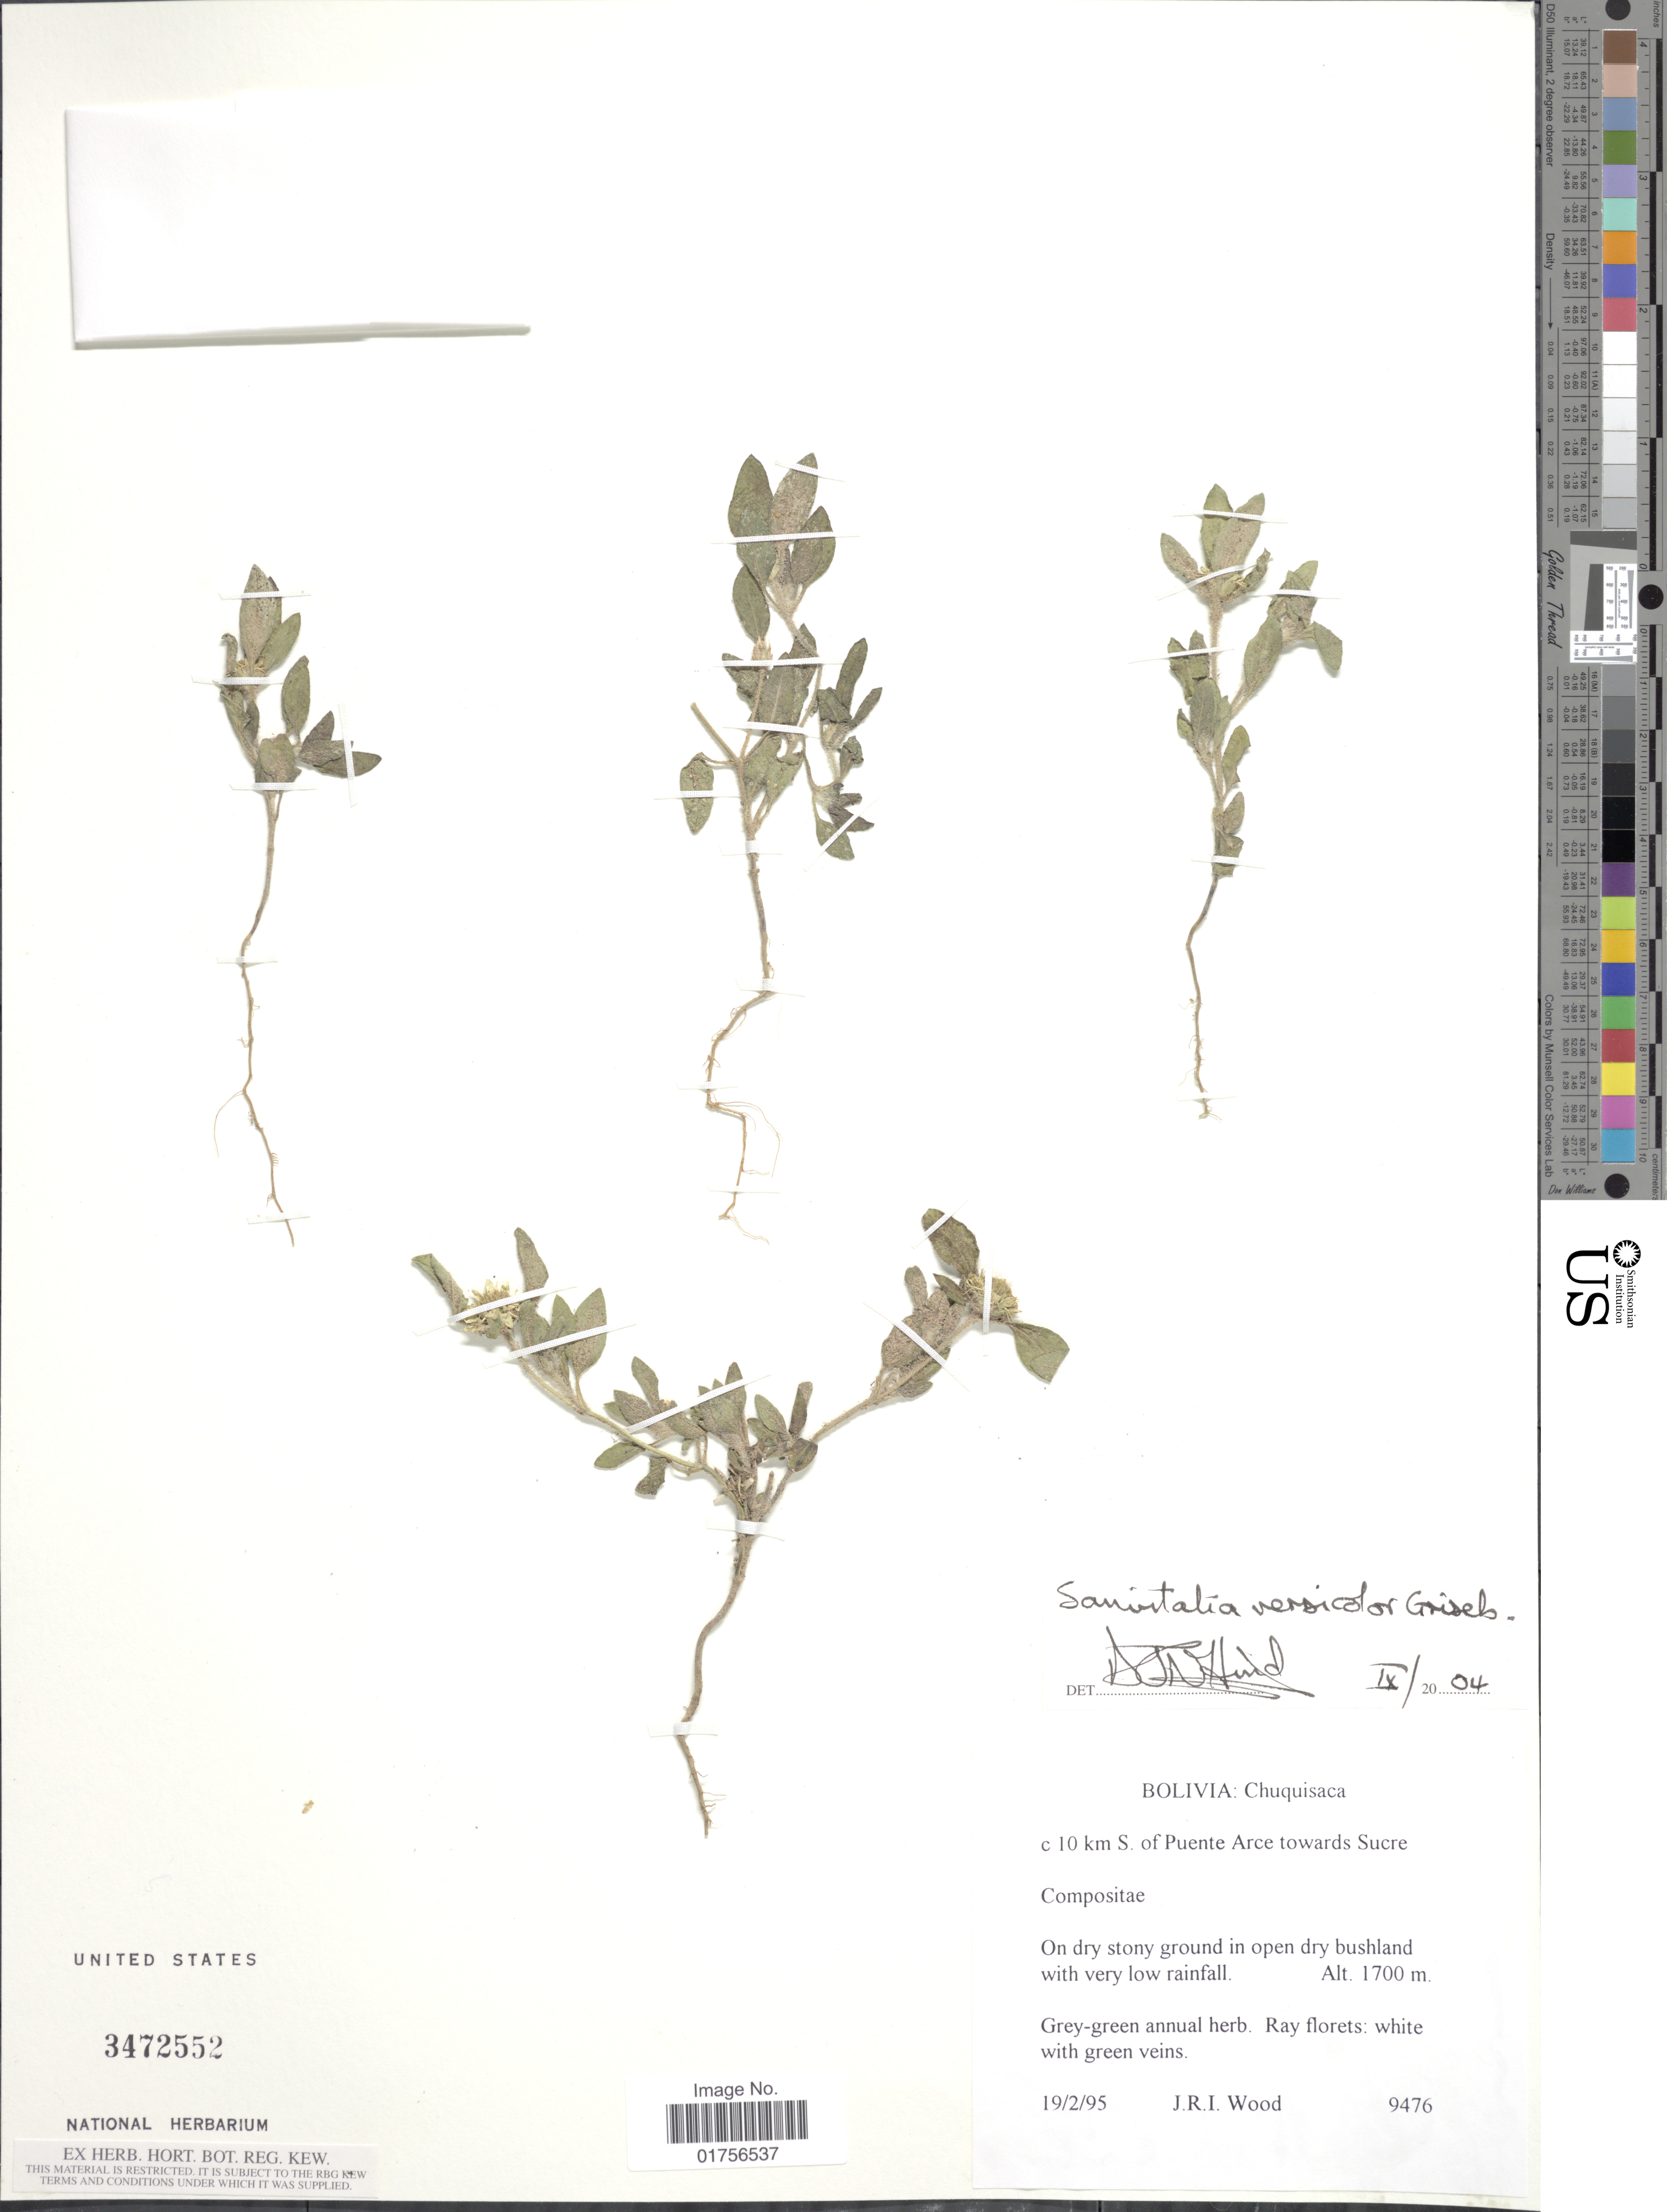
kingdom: Plantae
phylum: Tracheophyta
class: Magnoliopsida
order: Asterales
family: Asteraceae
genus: Sanvitalia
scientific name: Sanvitalia versicolor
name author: Griseb.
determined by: Skibicki, Samuel V.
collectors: J. R. I. Wood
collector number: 9476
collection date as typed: Transcribed d/m/y: 19/2/95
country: Bolivia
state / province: Chuquisaca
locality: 10 km S. of Puente Acre towards Sucre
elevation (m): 1700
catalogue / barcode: US 3472552